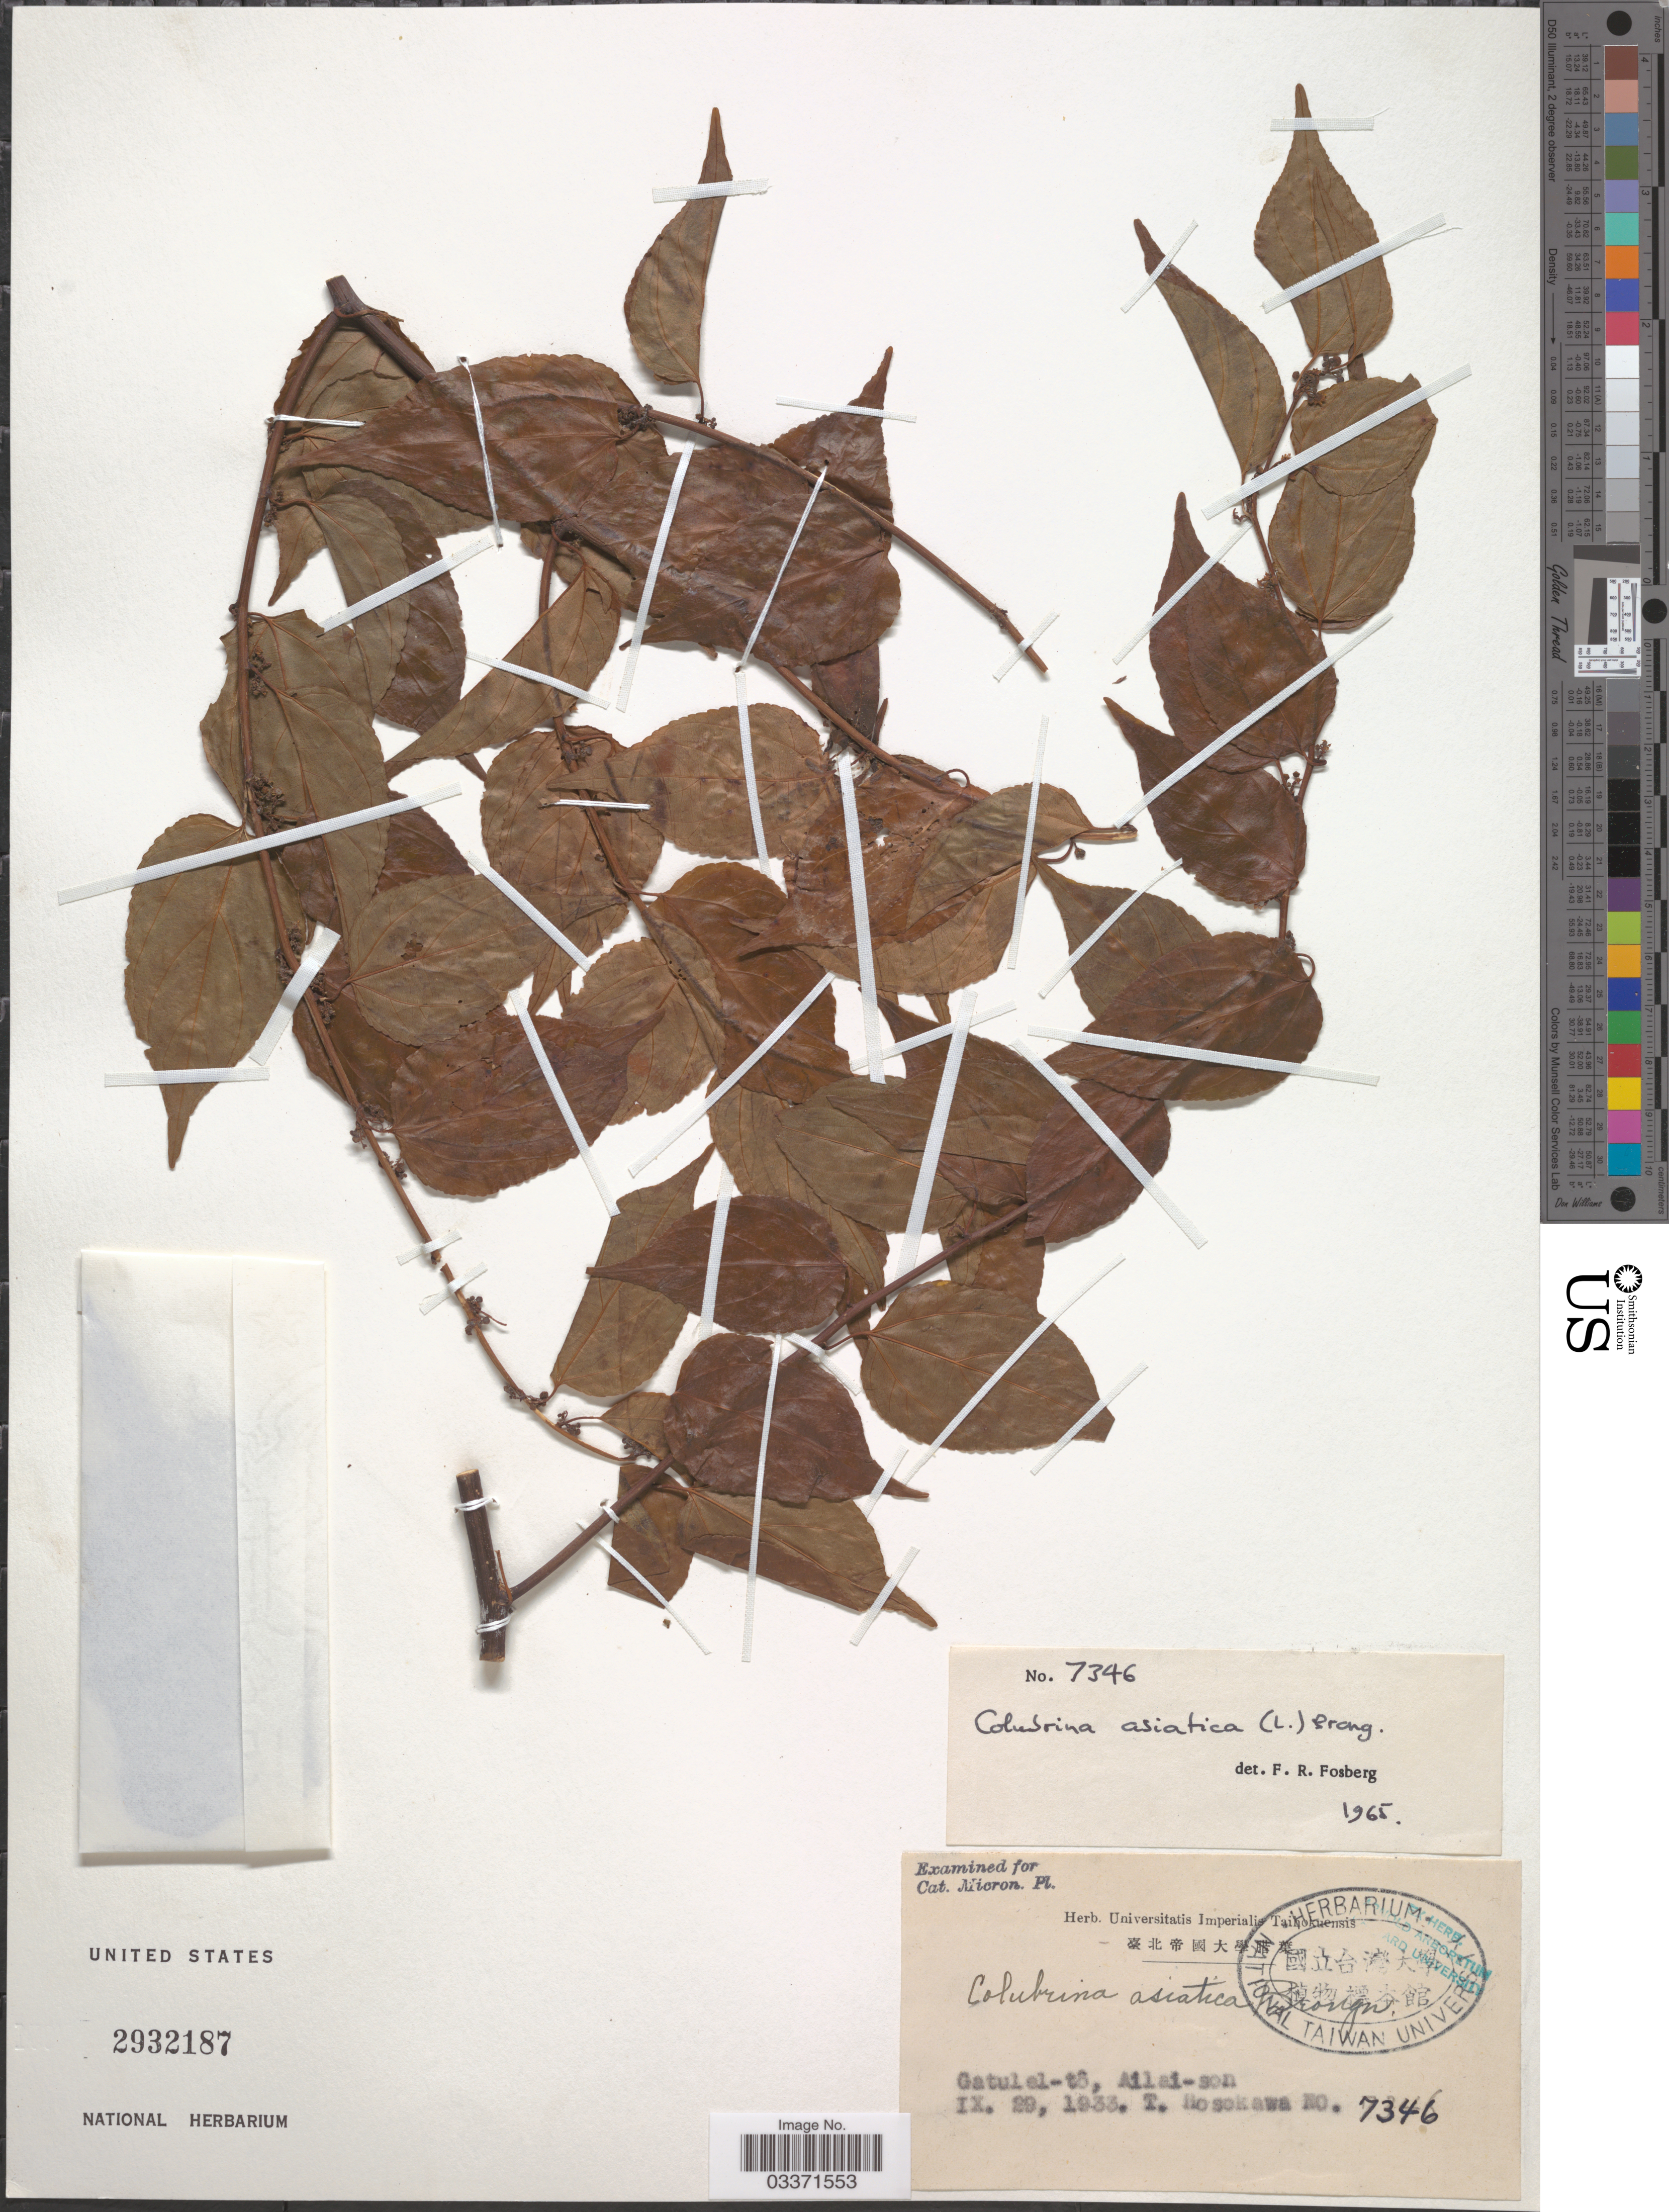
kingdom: Plantae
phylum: Tracheophyta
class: Magnoliopsida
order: Rosales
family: Rhamnaceae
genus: Colubrina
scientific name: Colubrina asiatica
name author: (L.) Brongn.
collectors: T. Hosokawa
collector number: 7346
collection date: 1933-09-29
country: Palau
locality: Gatulel-tô, Ailai-son.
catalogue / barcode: US 2932187